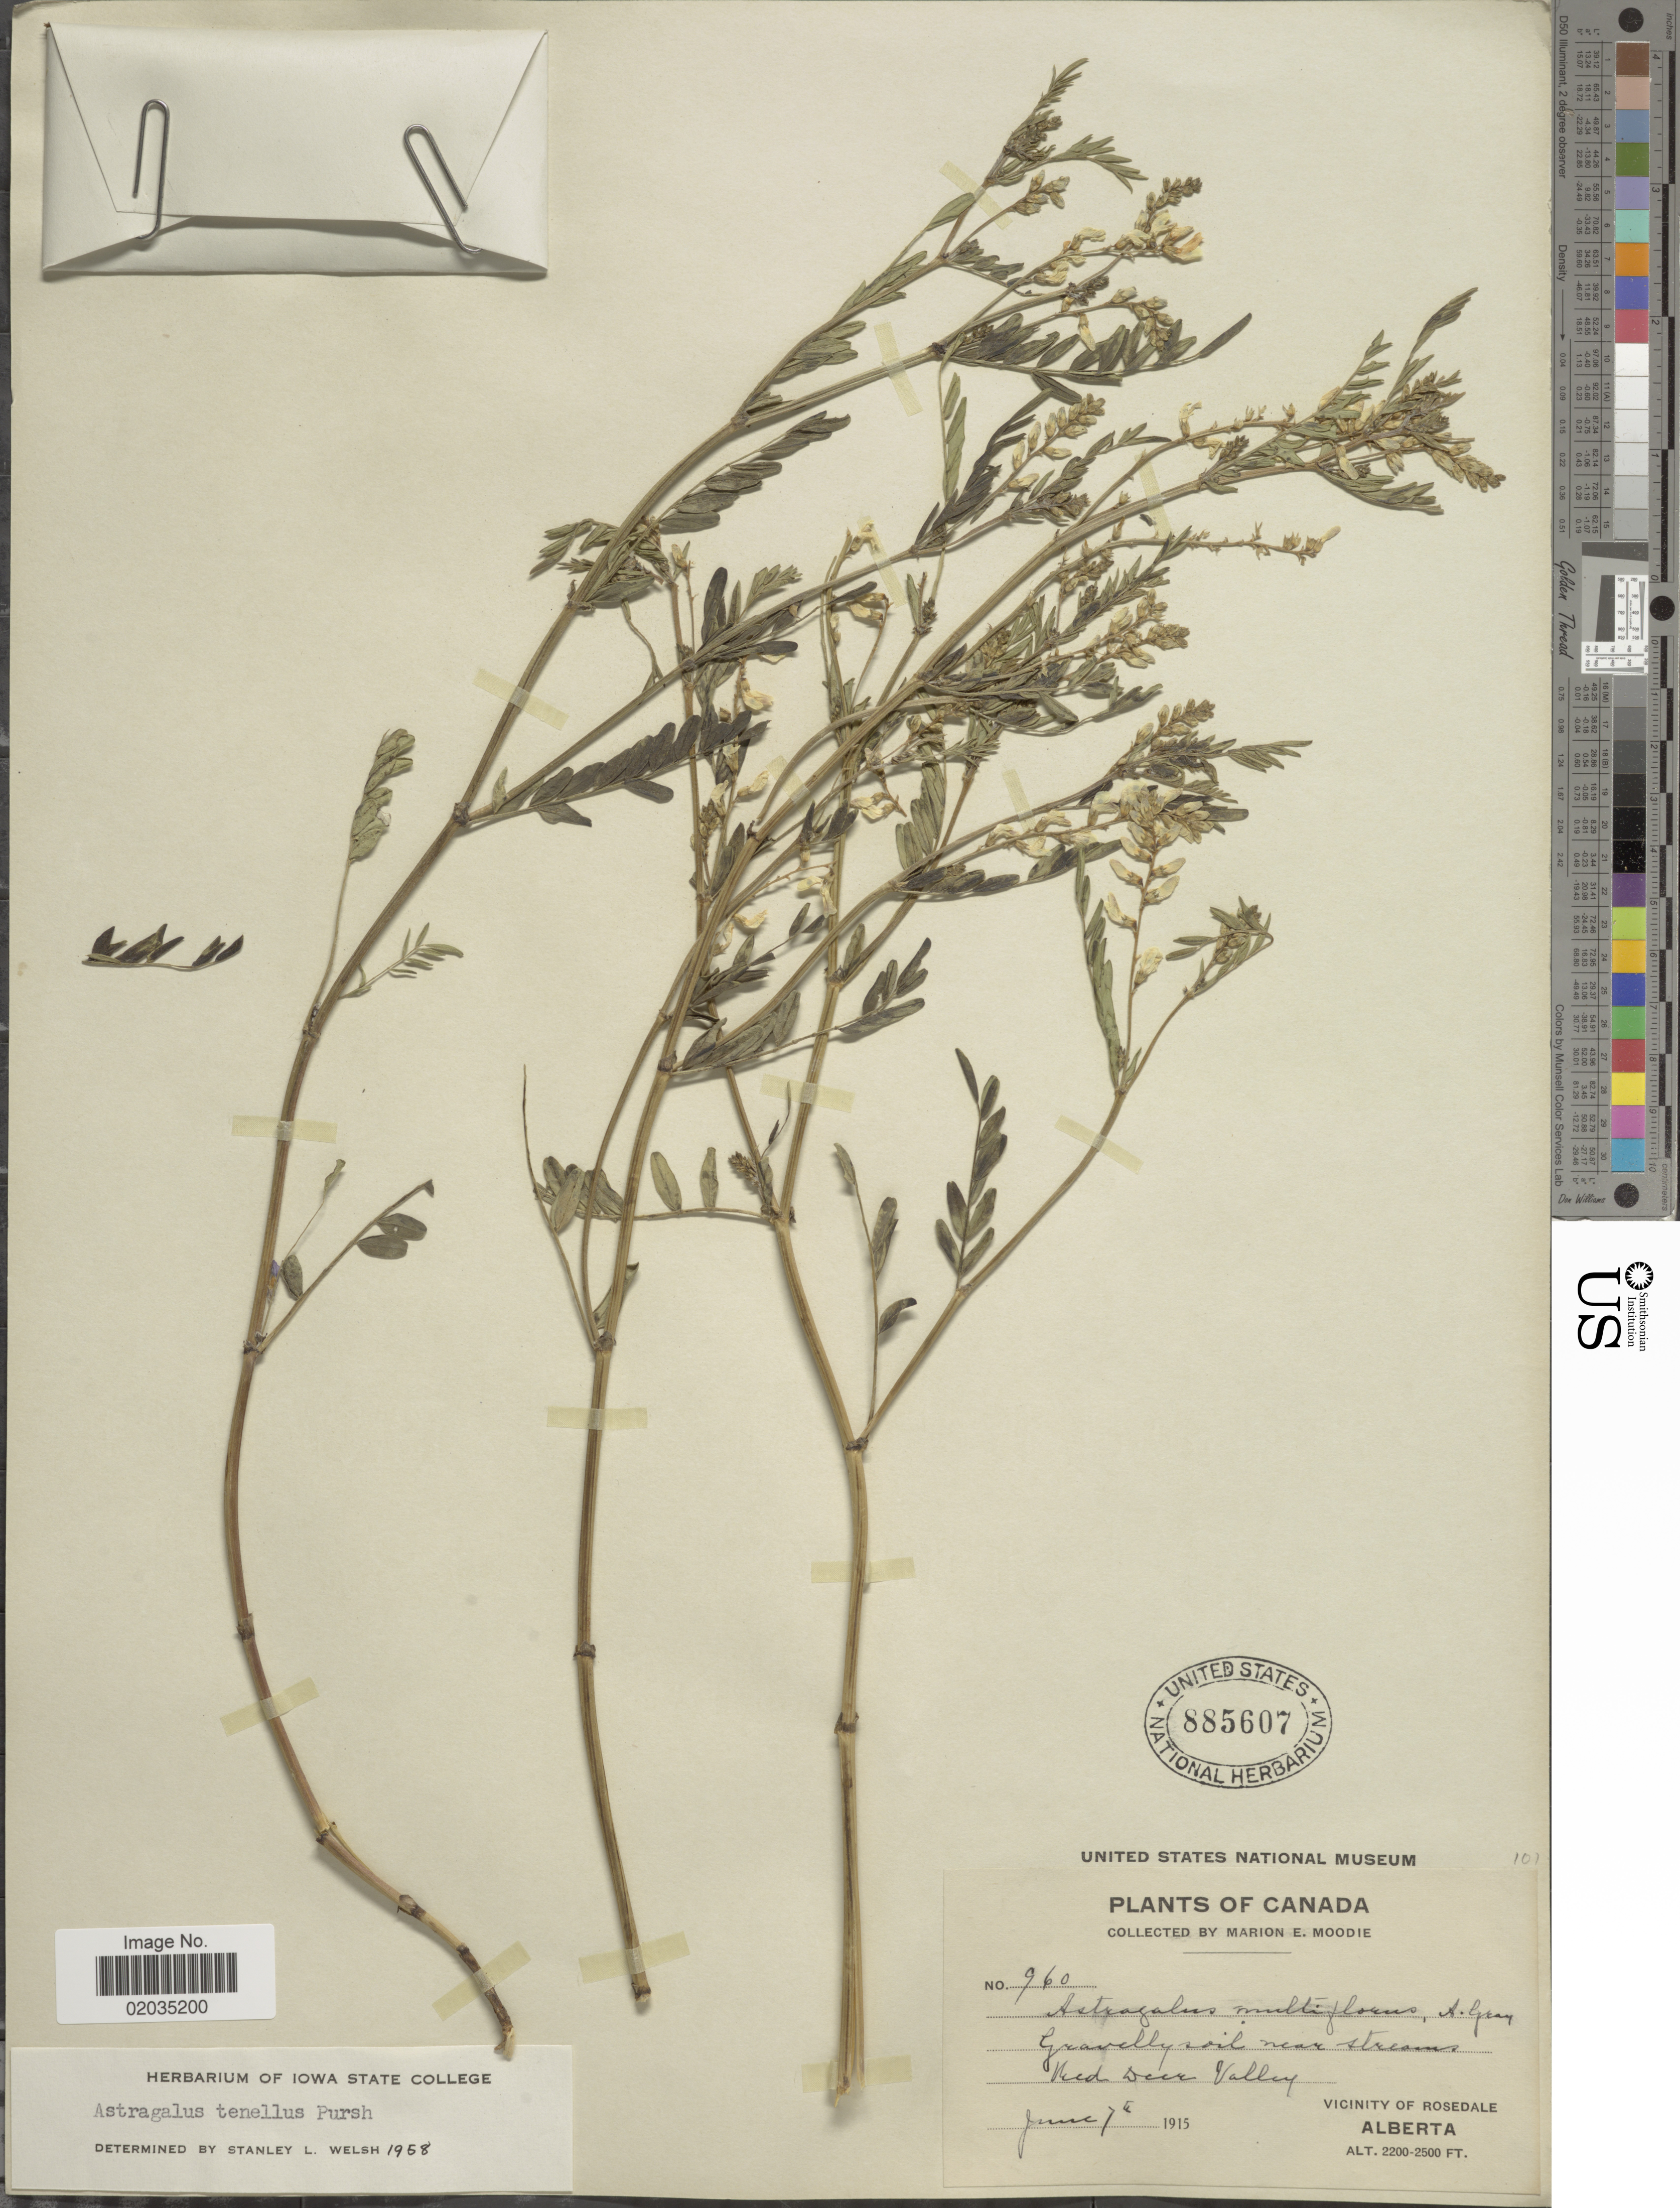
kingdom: Plantae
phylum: Tracheophyta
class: Magnoliopsida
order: Fabales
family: Fabaceae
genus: Astragalus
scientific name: Astragalus tenellus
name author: Pursh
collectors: M. E. Moodie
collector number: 960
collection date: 1915-06-07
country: Canada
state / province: Alberta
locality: Gravelly soil near streams Red Deer Valley, Vicinity of Rosedale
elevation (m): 671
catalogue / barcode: US 885607